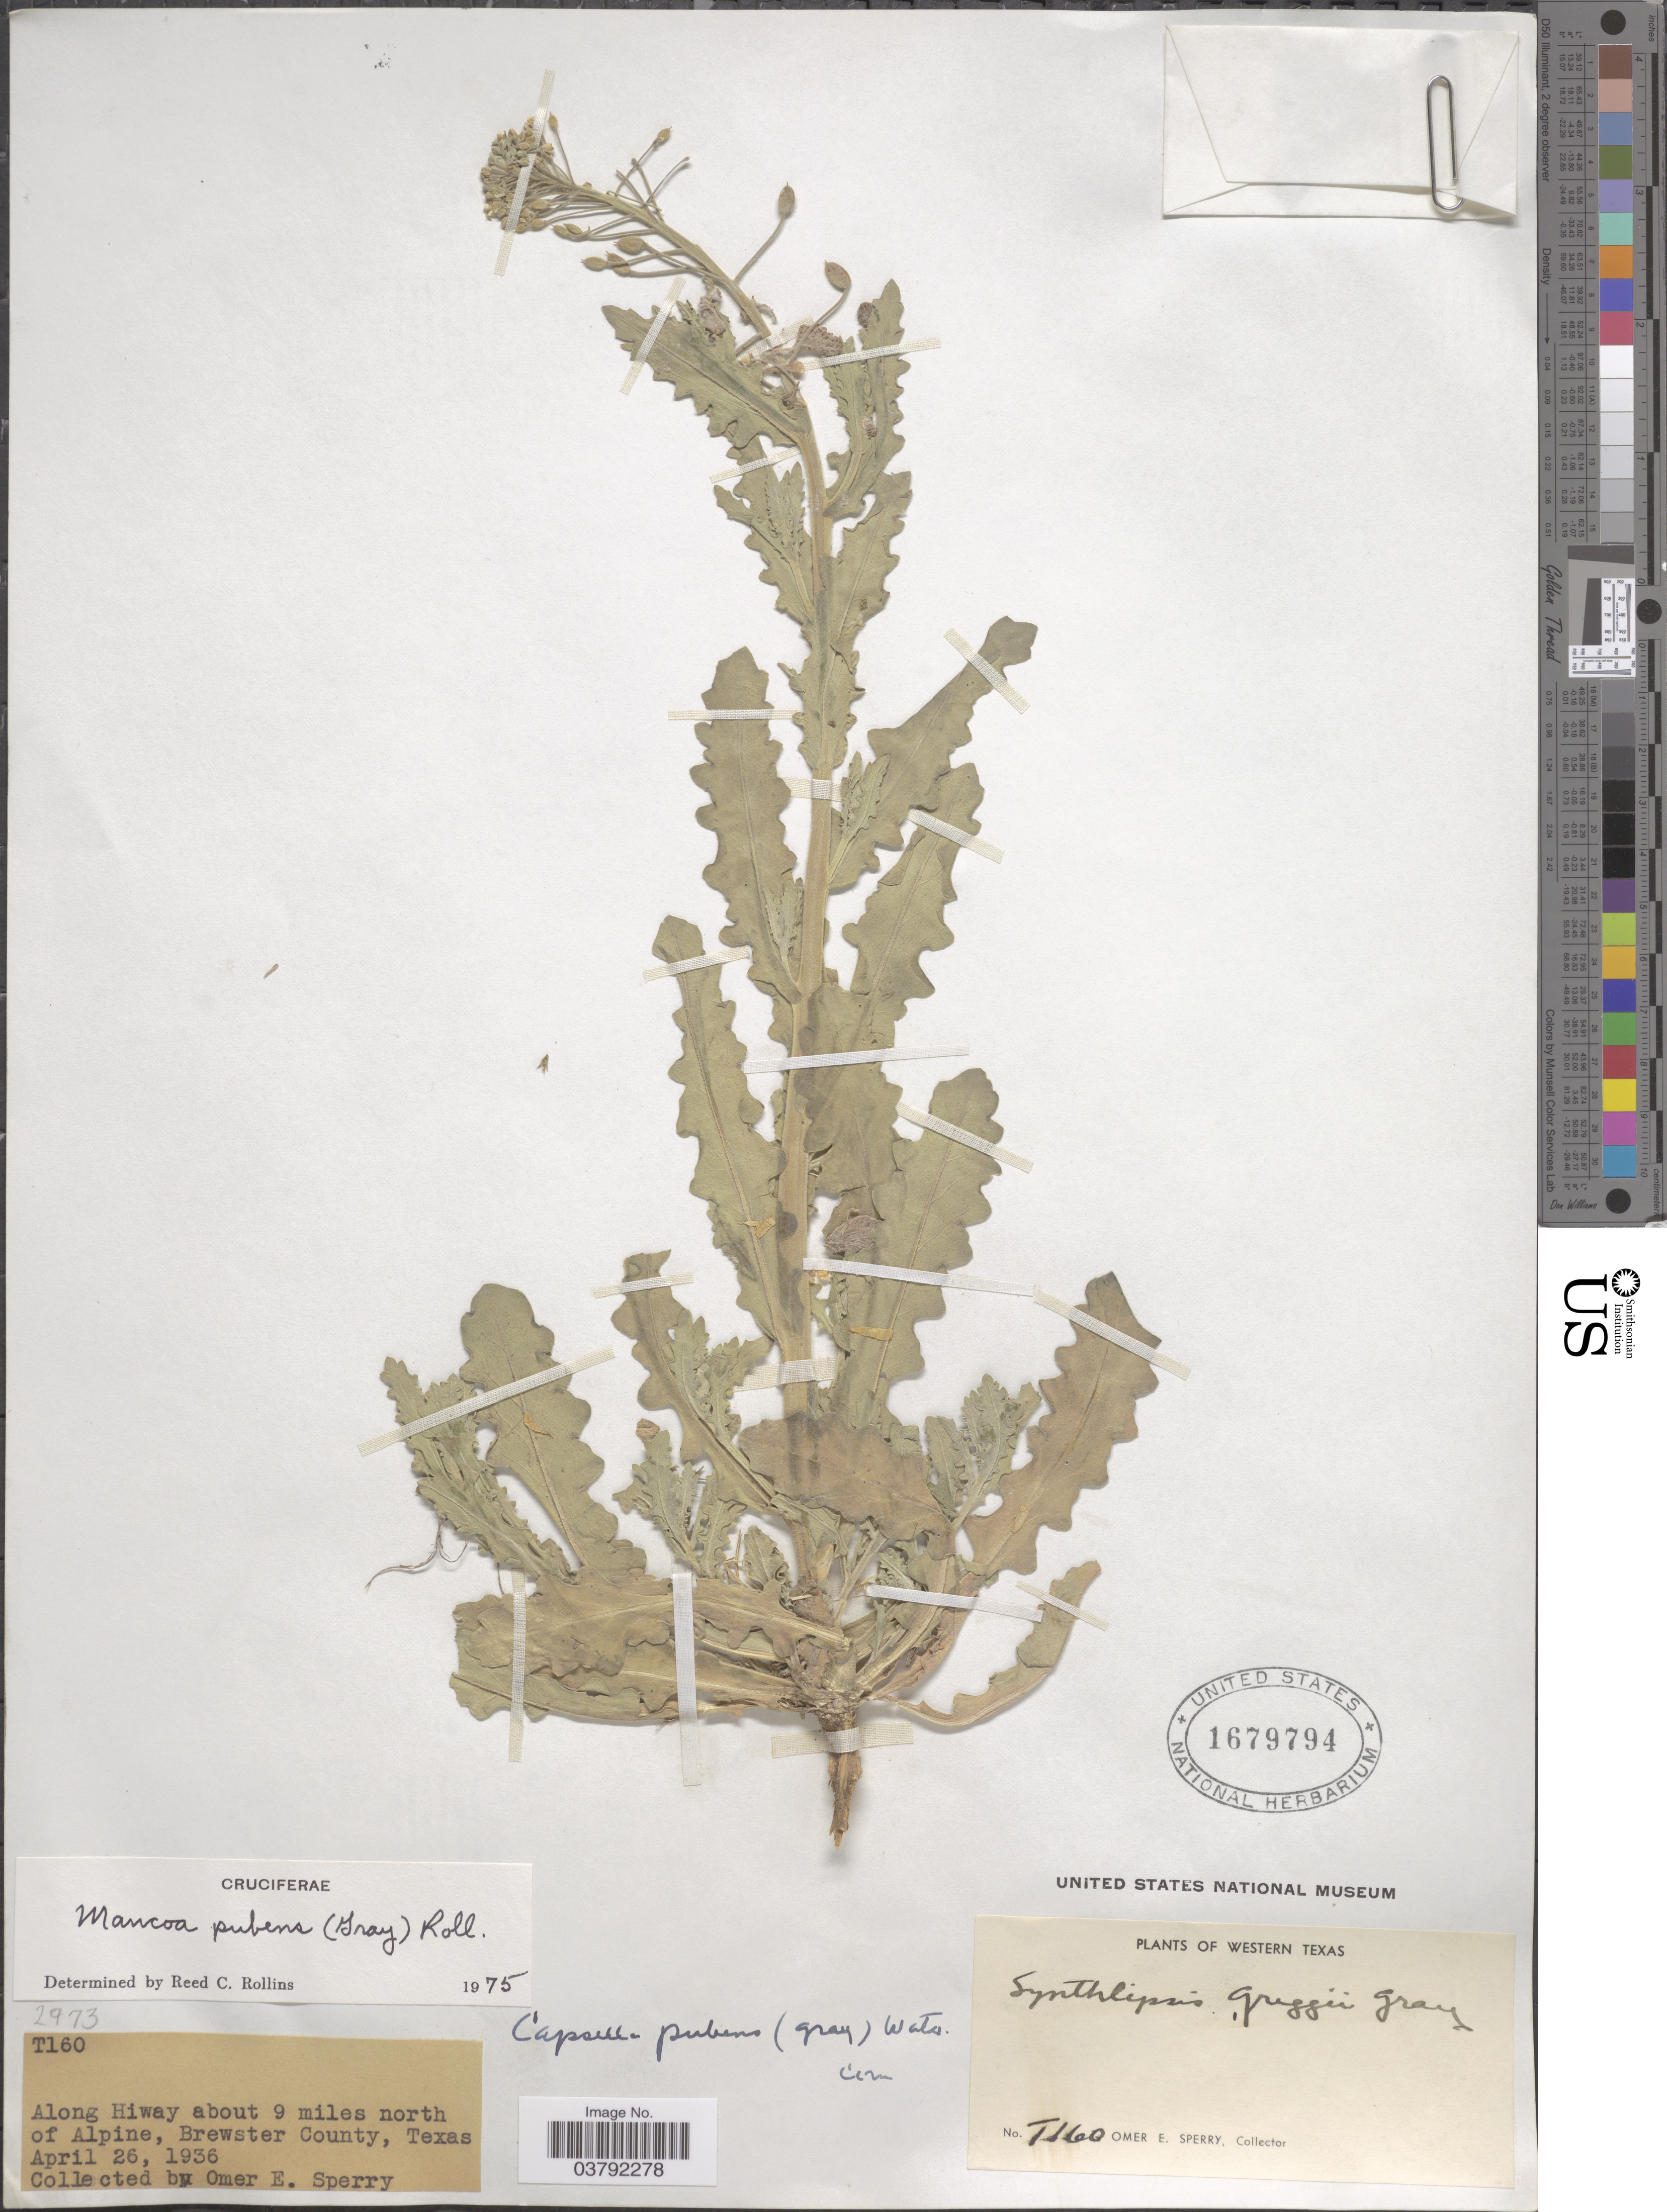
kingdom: Plantae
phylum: Tracheophyta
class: Magnoliopsida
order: Brassicales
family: Brassicaceae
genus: Mancoa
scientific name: Mancoa pubens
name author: (A. Gray) Rollins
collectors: O. E. Sperry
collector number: T160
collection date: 1936-04-26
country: United States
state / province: Texas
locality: Western Texas. Along Hiway about 9 miles north of Alpine, Brewster County.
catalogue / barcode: US 1679794